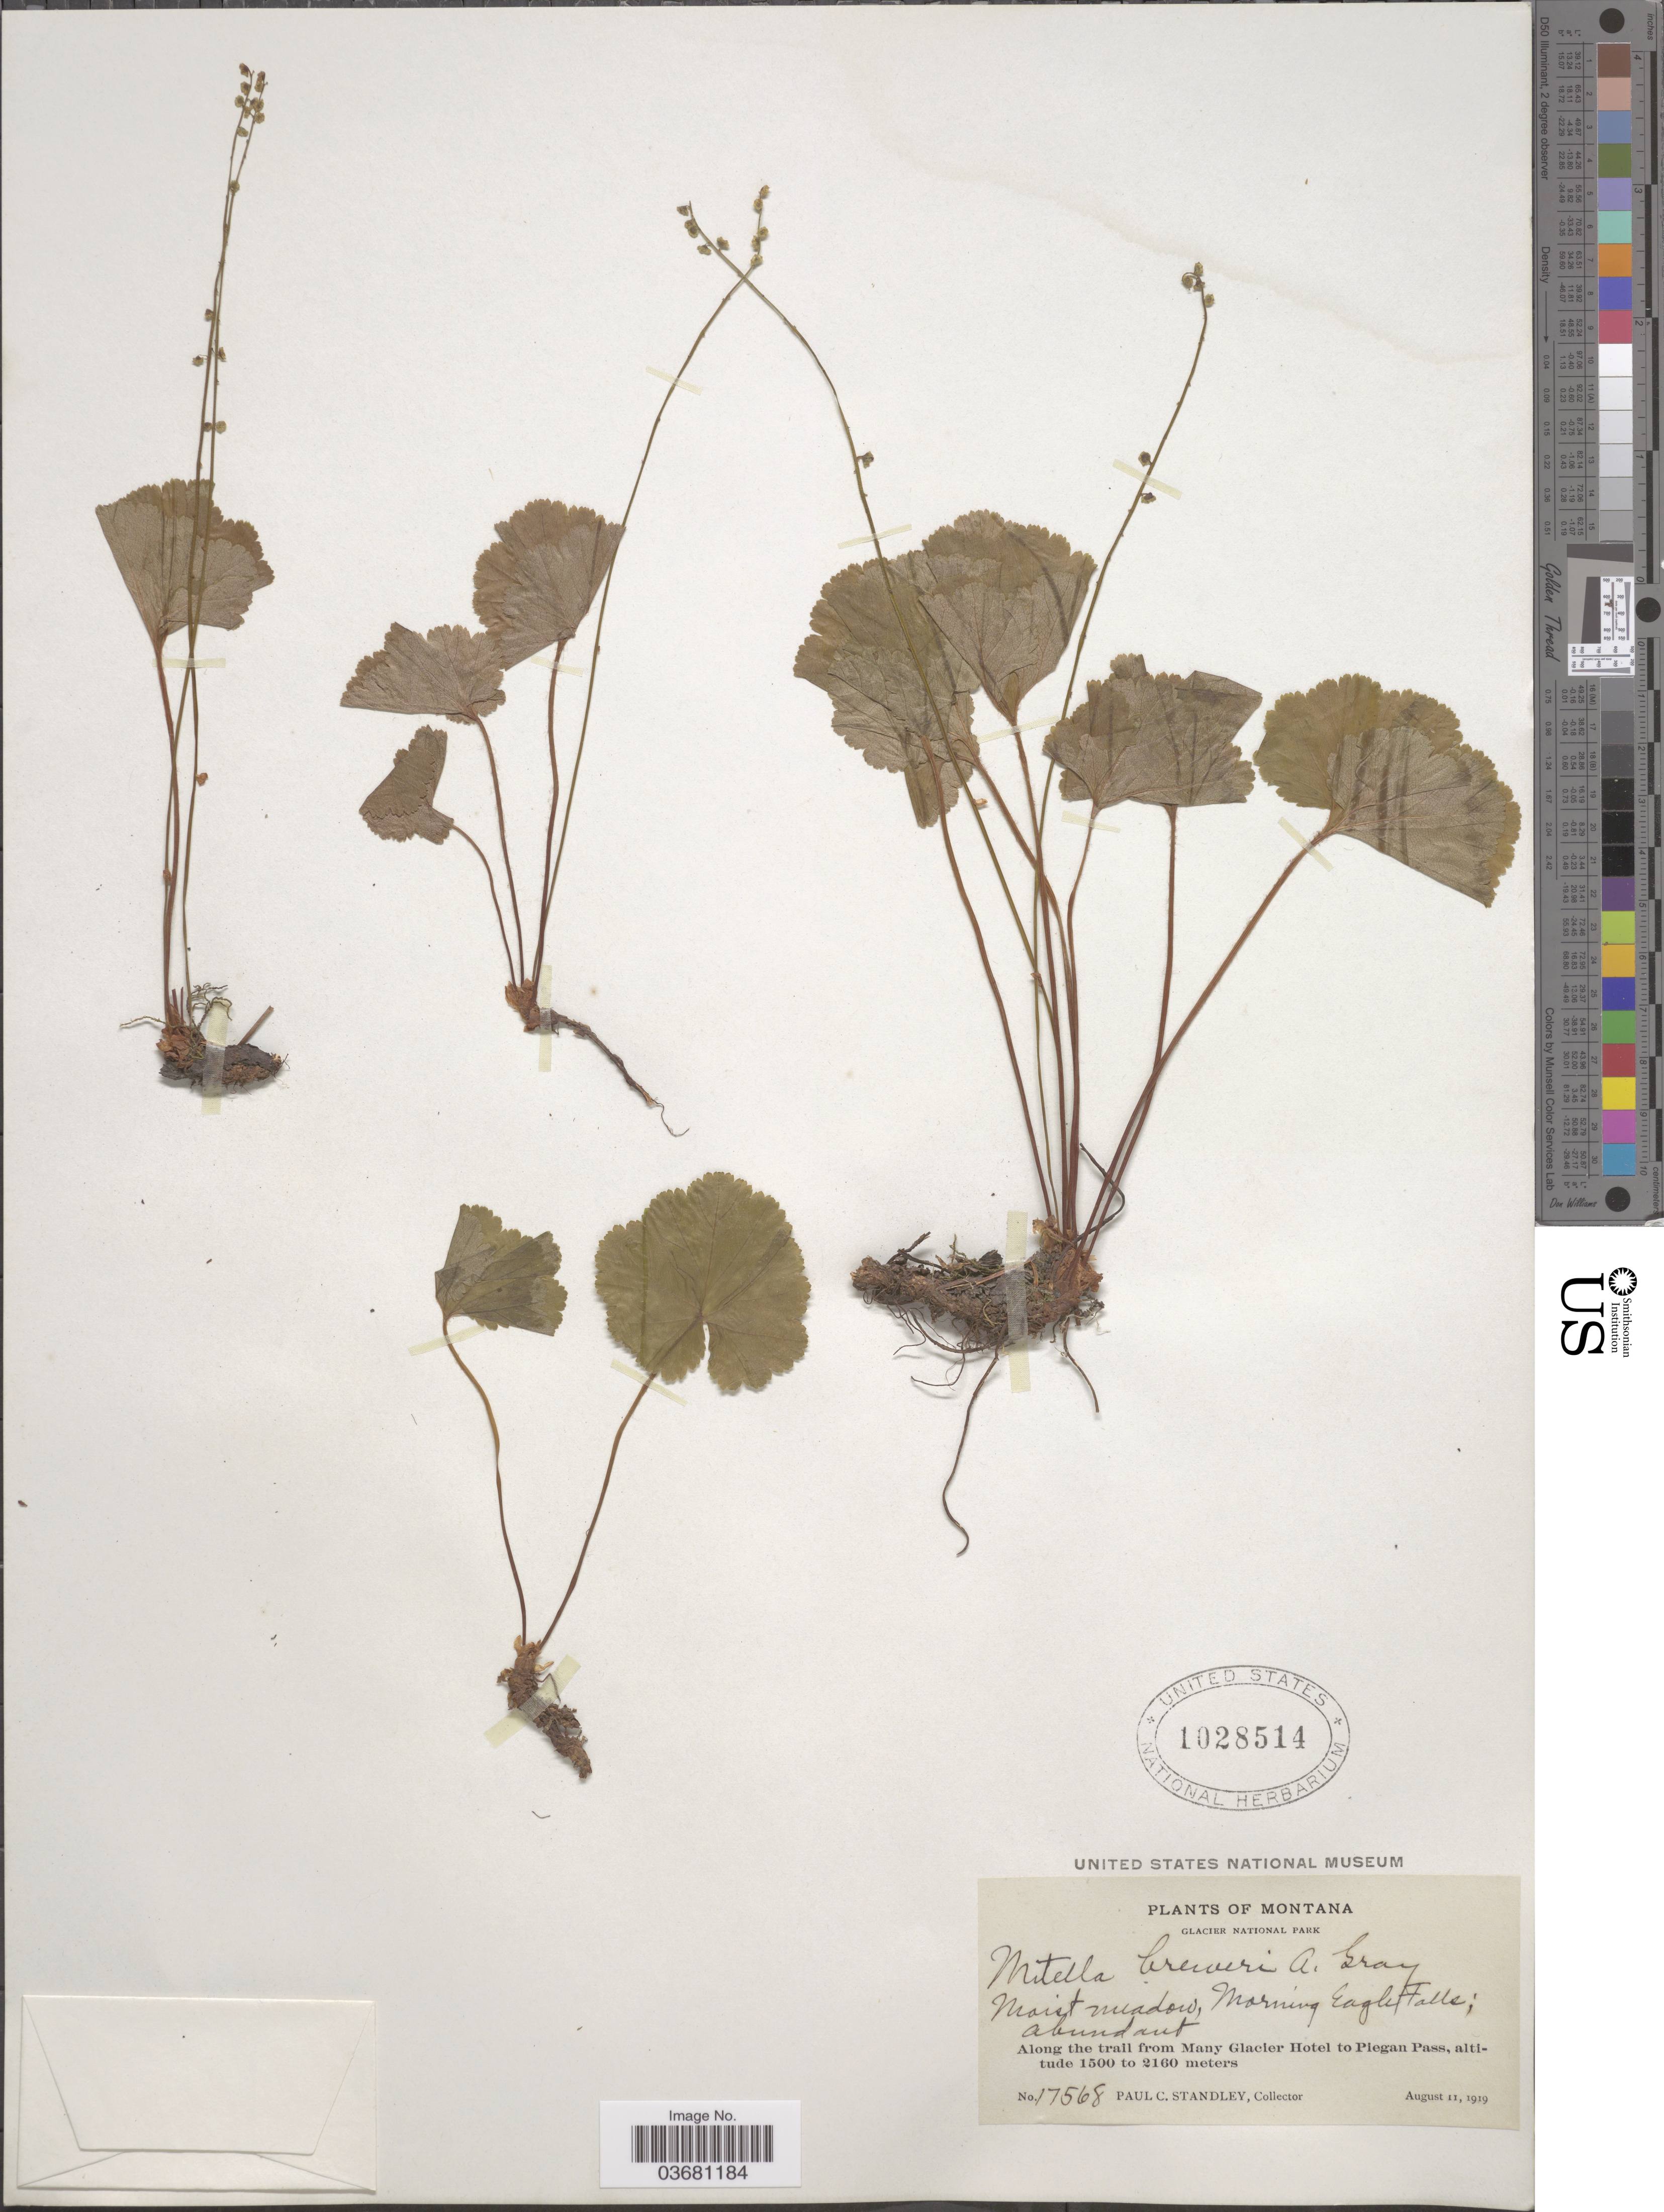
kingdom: Plantae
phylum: Tracheophyta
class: Magnoliopsida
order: Saxifragales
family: Saxifragaceae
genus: Mitella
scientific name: Mitella breweri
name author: A. Gray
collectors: P. C. Standley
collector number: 17568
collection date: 1919-08-11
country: United States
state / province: Montana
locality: Glacier National Park. Moist meadow, Morning Eagle Falls. Along the trail from Many Glacier Hotel to Piegan Pass.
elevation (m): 1500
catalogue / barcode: US 1028514